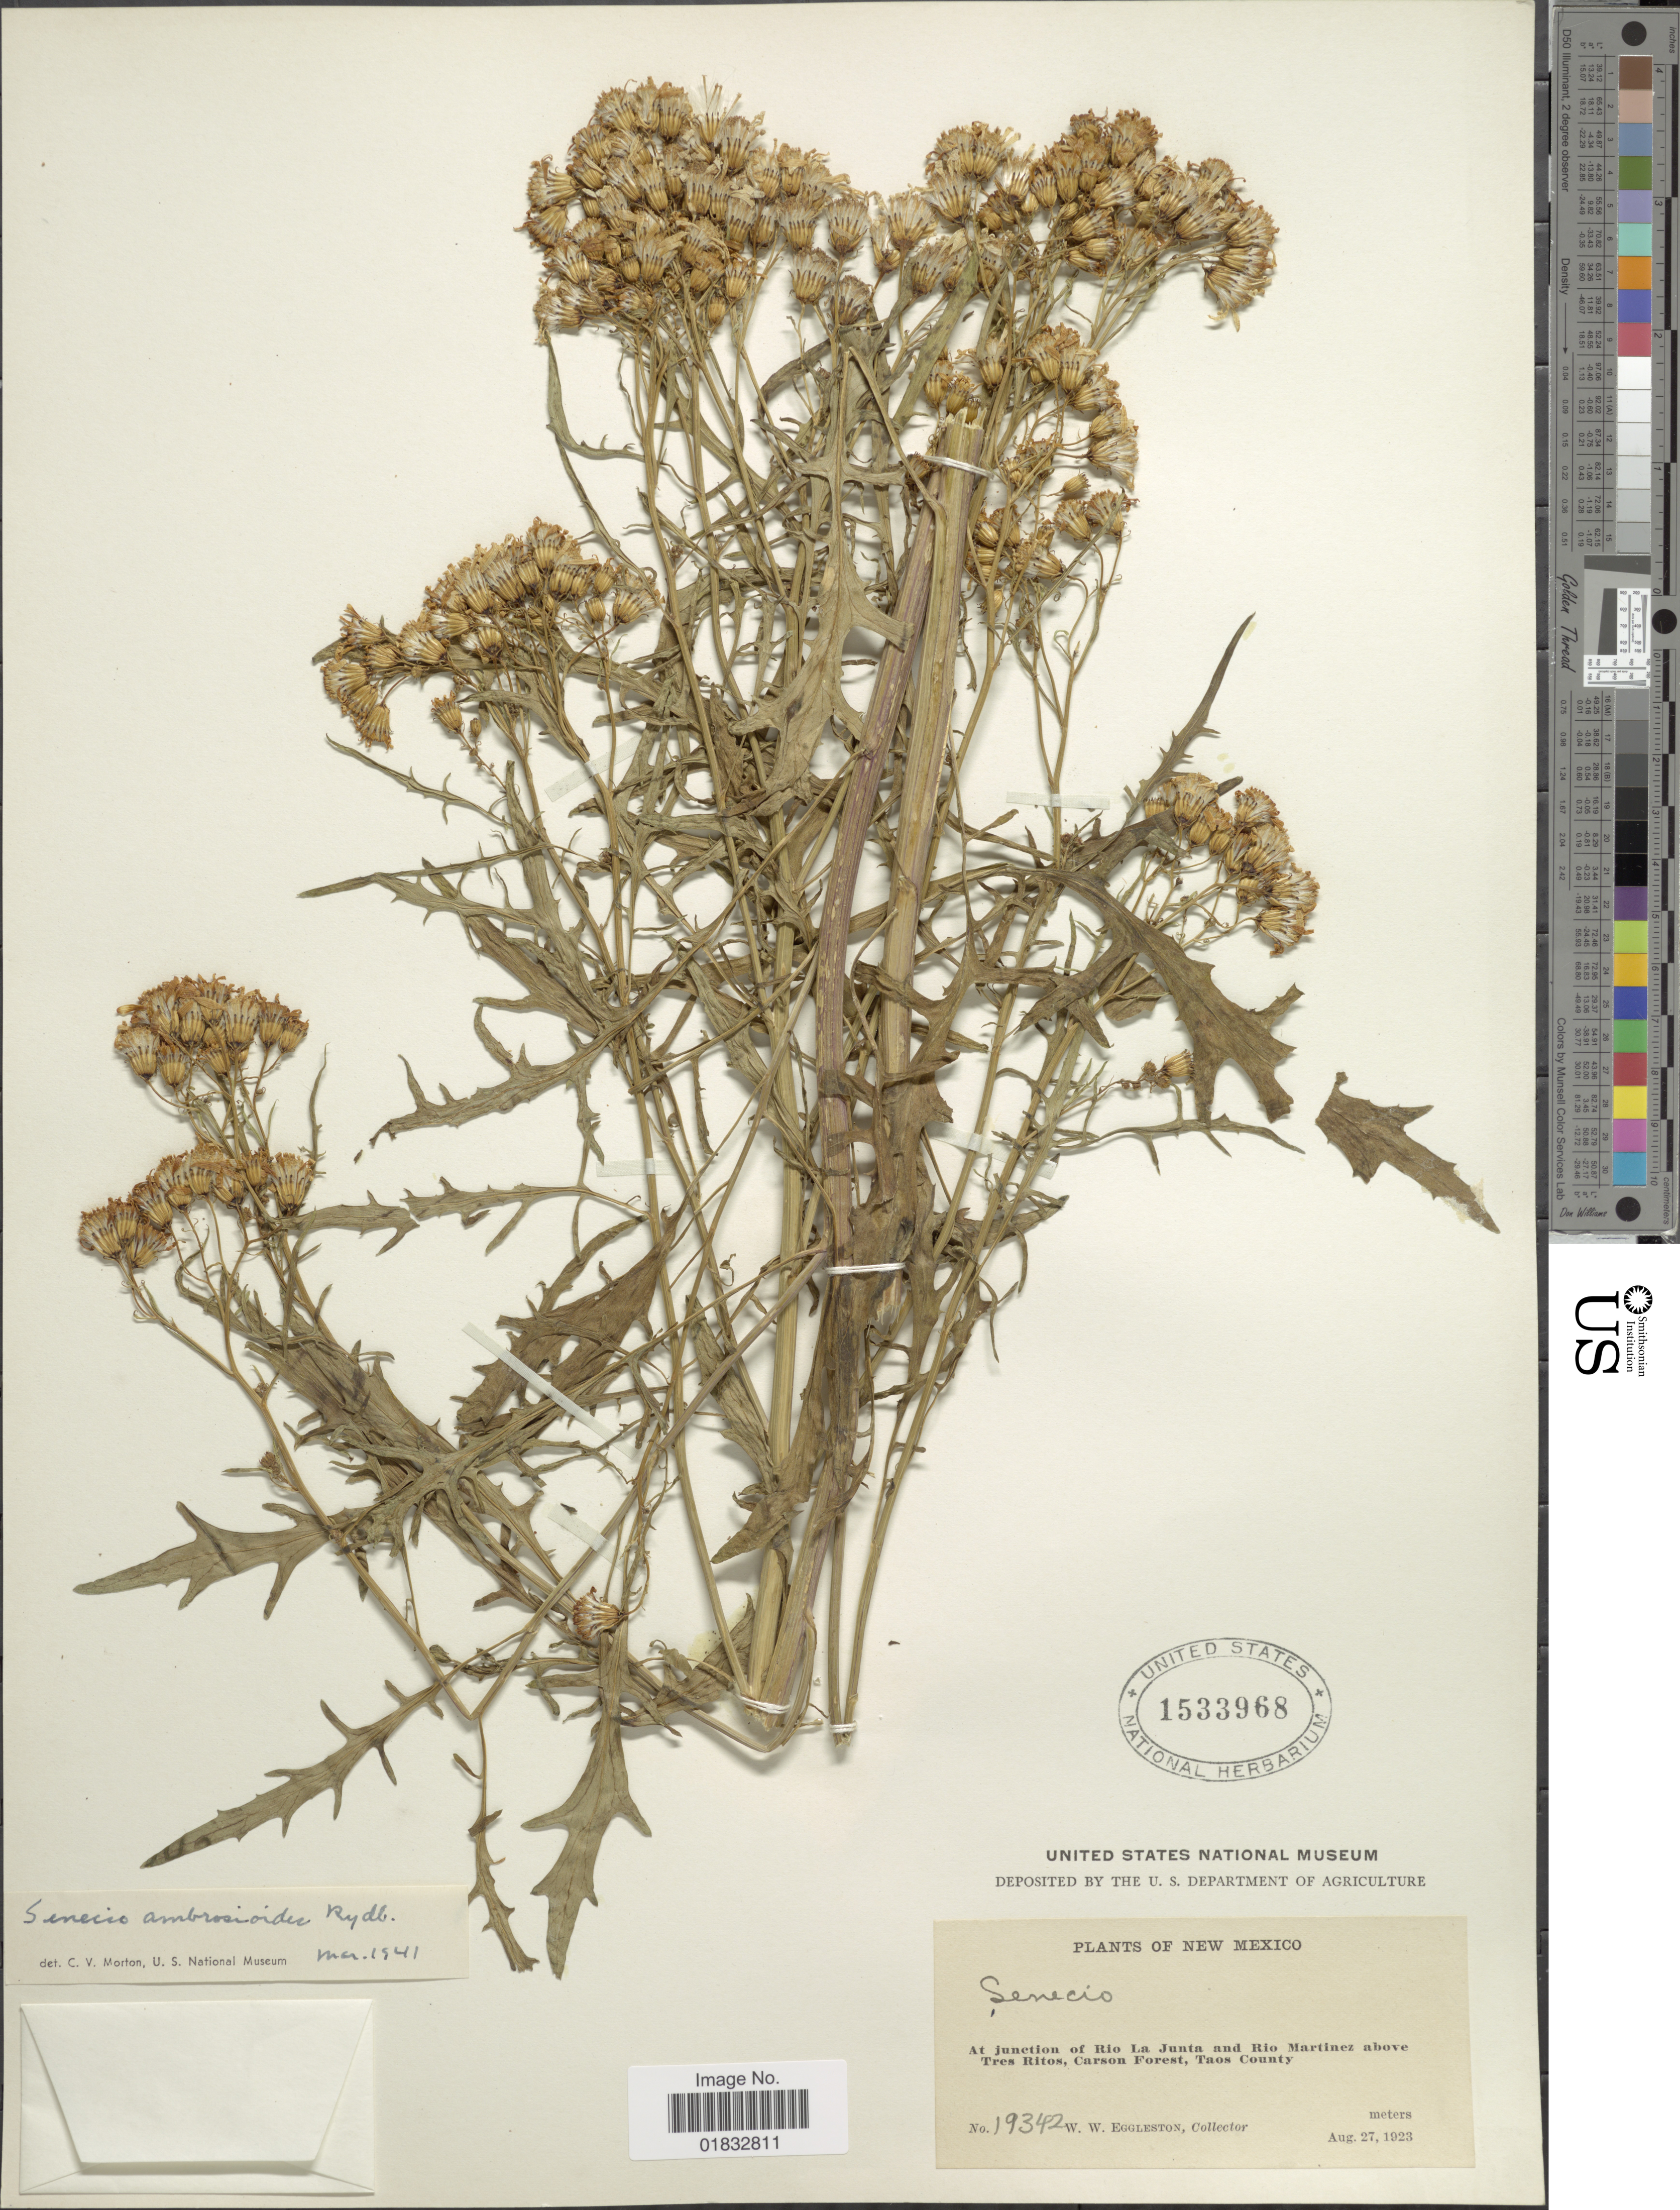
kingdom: Plantae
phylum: Tracheophyta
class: Magnoliopsida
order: Asterales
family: Asteraceae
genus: Senecio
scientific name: Senecio eremophilus var. kingii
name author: (Rydb.) Greenm.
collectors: W. W. Eggleston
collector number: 19342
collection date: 1923-08-27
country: United States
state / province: New Mexico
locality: At junction of Rio La Junta and Rio Martinez above Tres Ritos, Carson Forest, Taos County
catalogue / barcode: US 1533968